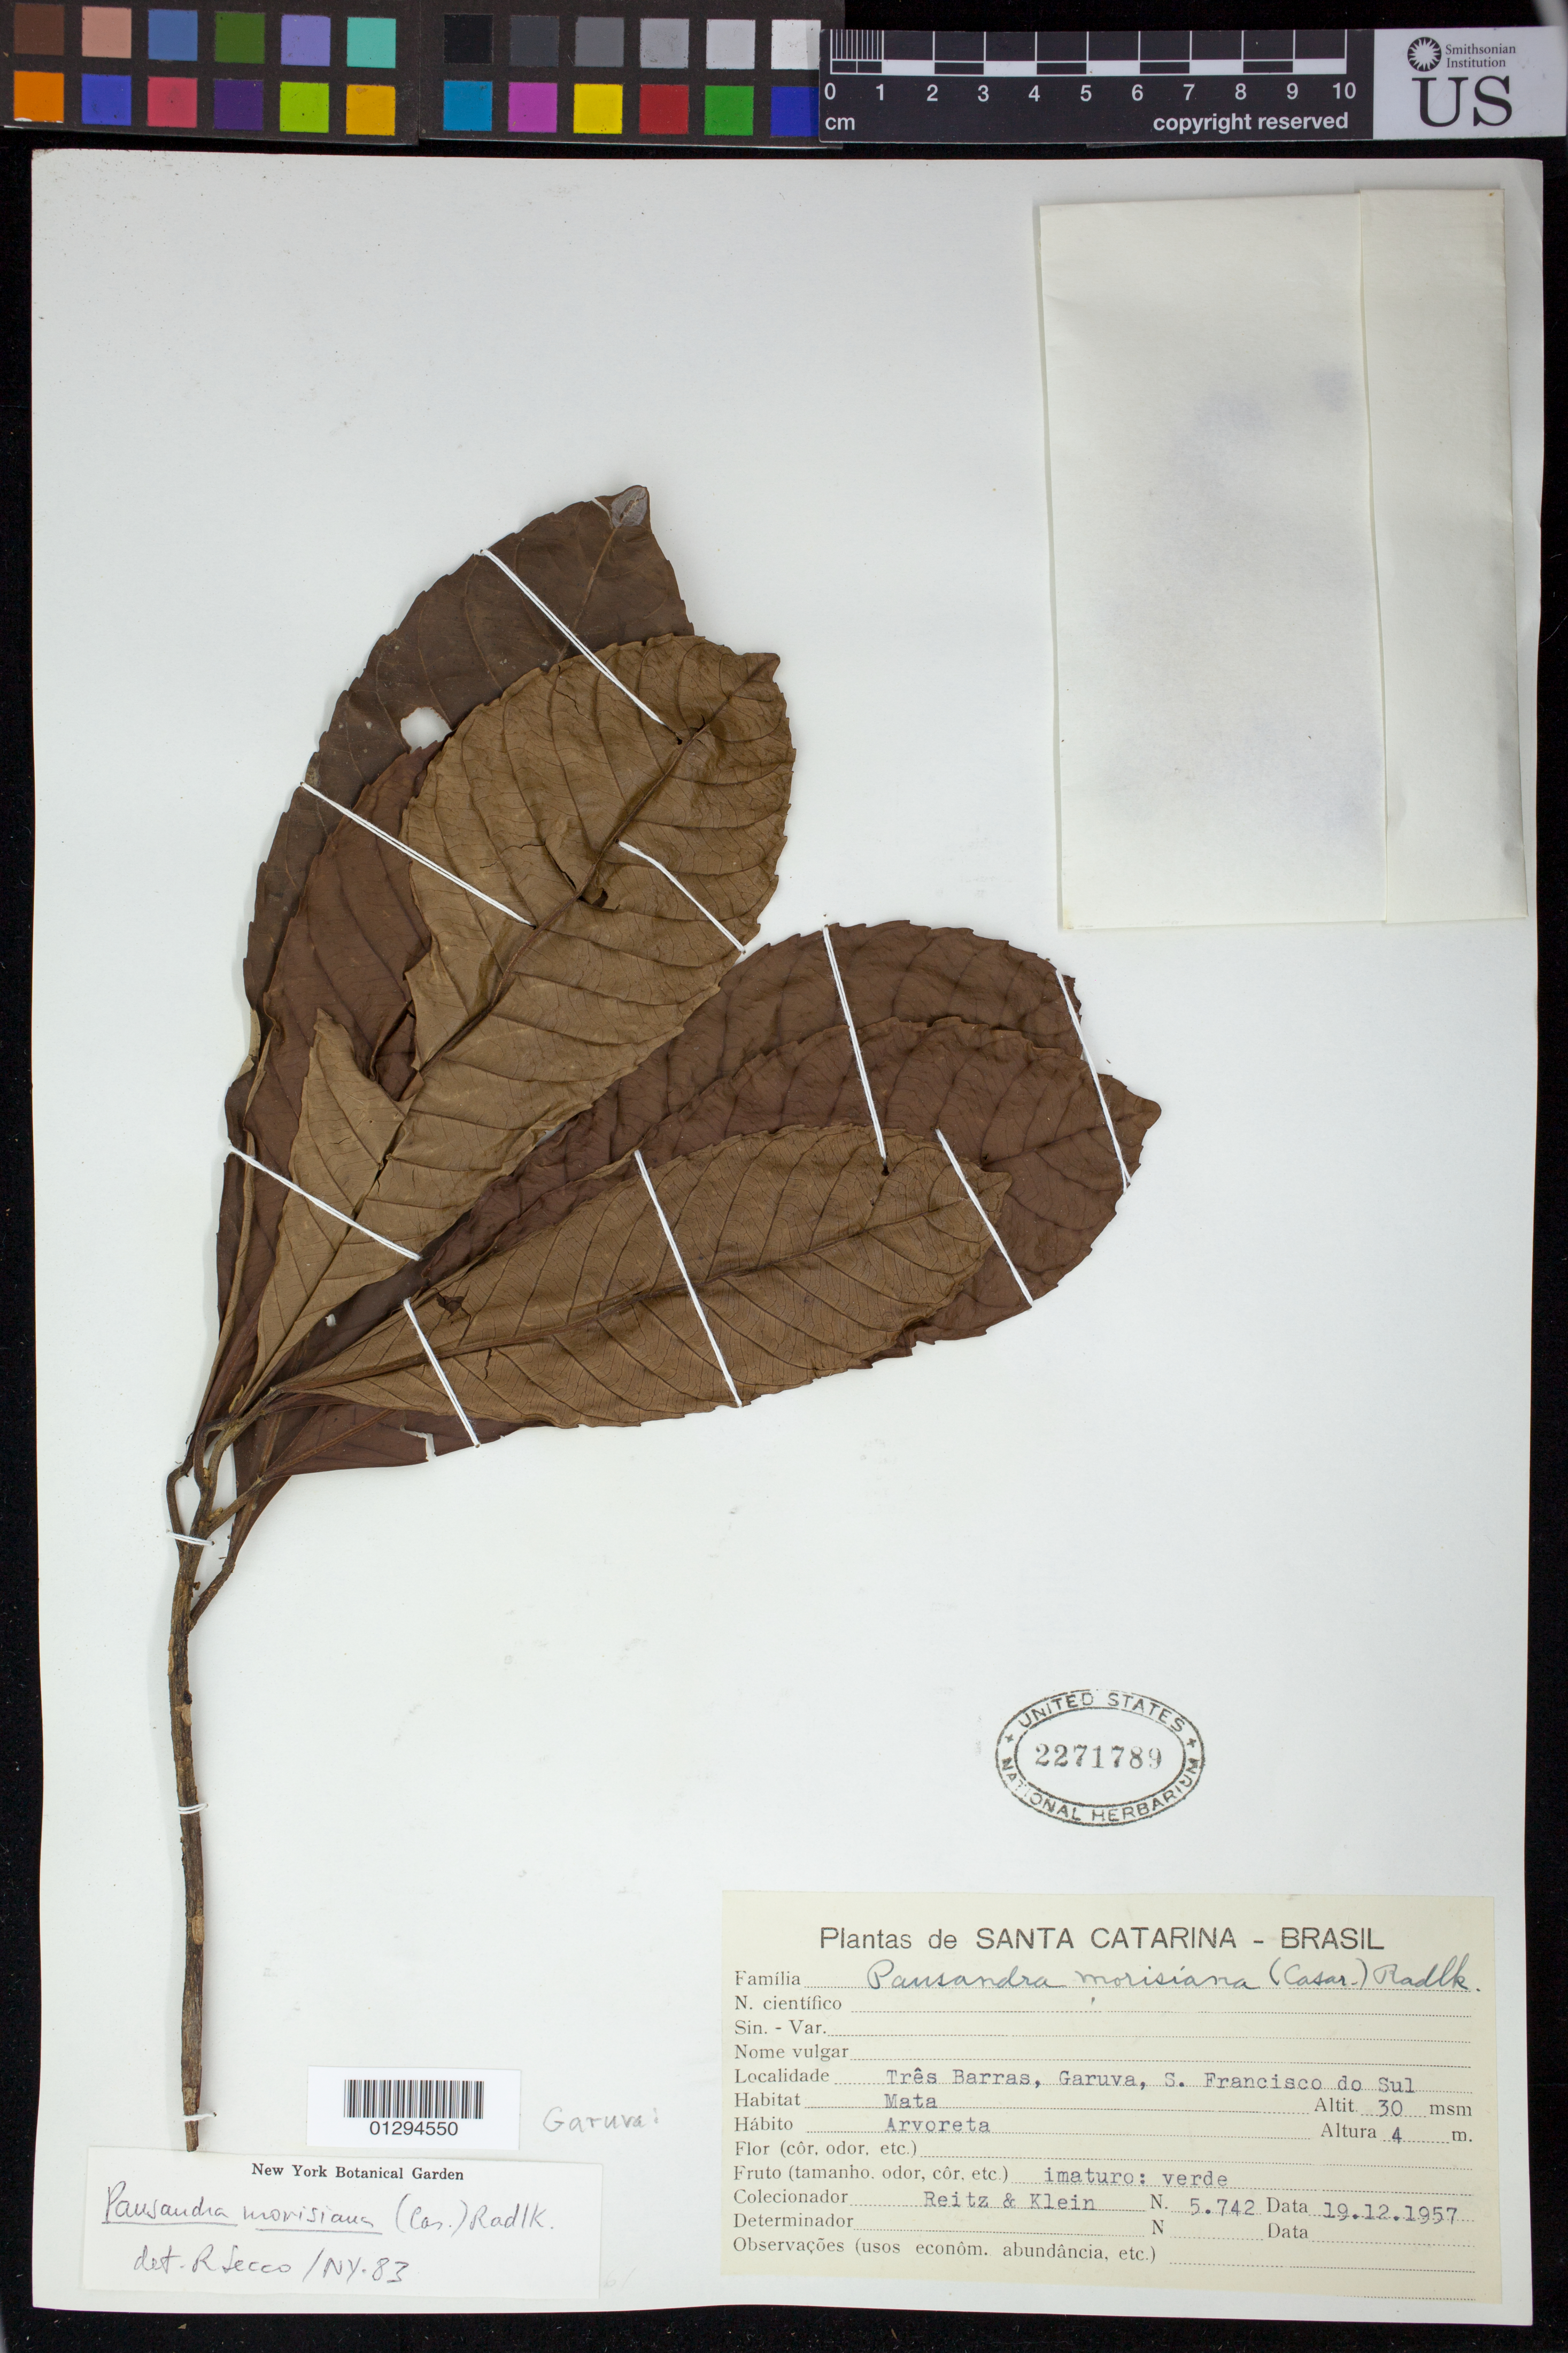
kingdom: Plantae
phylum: Tracheophyta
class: Magnoliopsida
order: Malpighiales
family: Euphorbiaceae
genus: Pausandra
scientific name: Pausandra morisiana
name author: (Casar.) Radlk.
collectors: -- Reitz & Klein, --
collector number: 5.742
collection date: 1957-12-19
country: Brazil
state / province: Santa Catarina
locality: Tres Barras, Garuva, S. Francisco do Sul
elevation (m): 30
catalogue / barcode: US 2271789